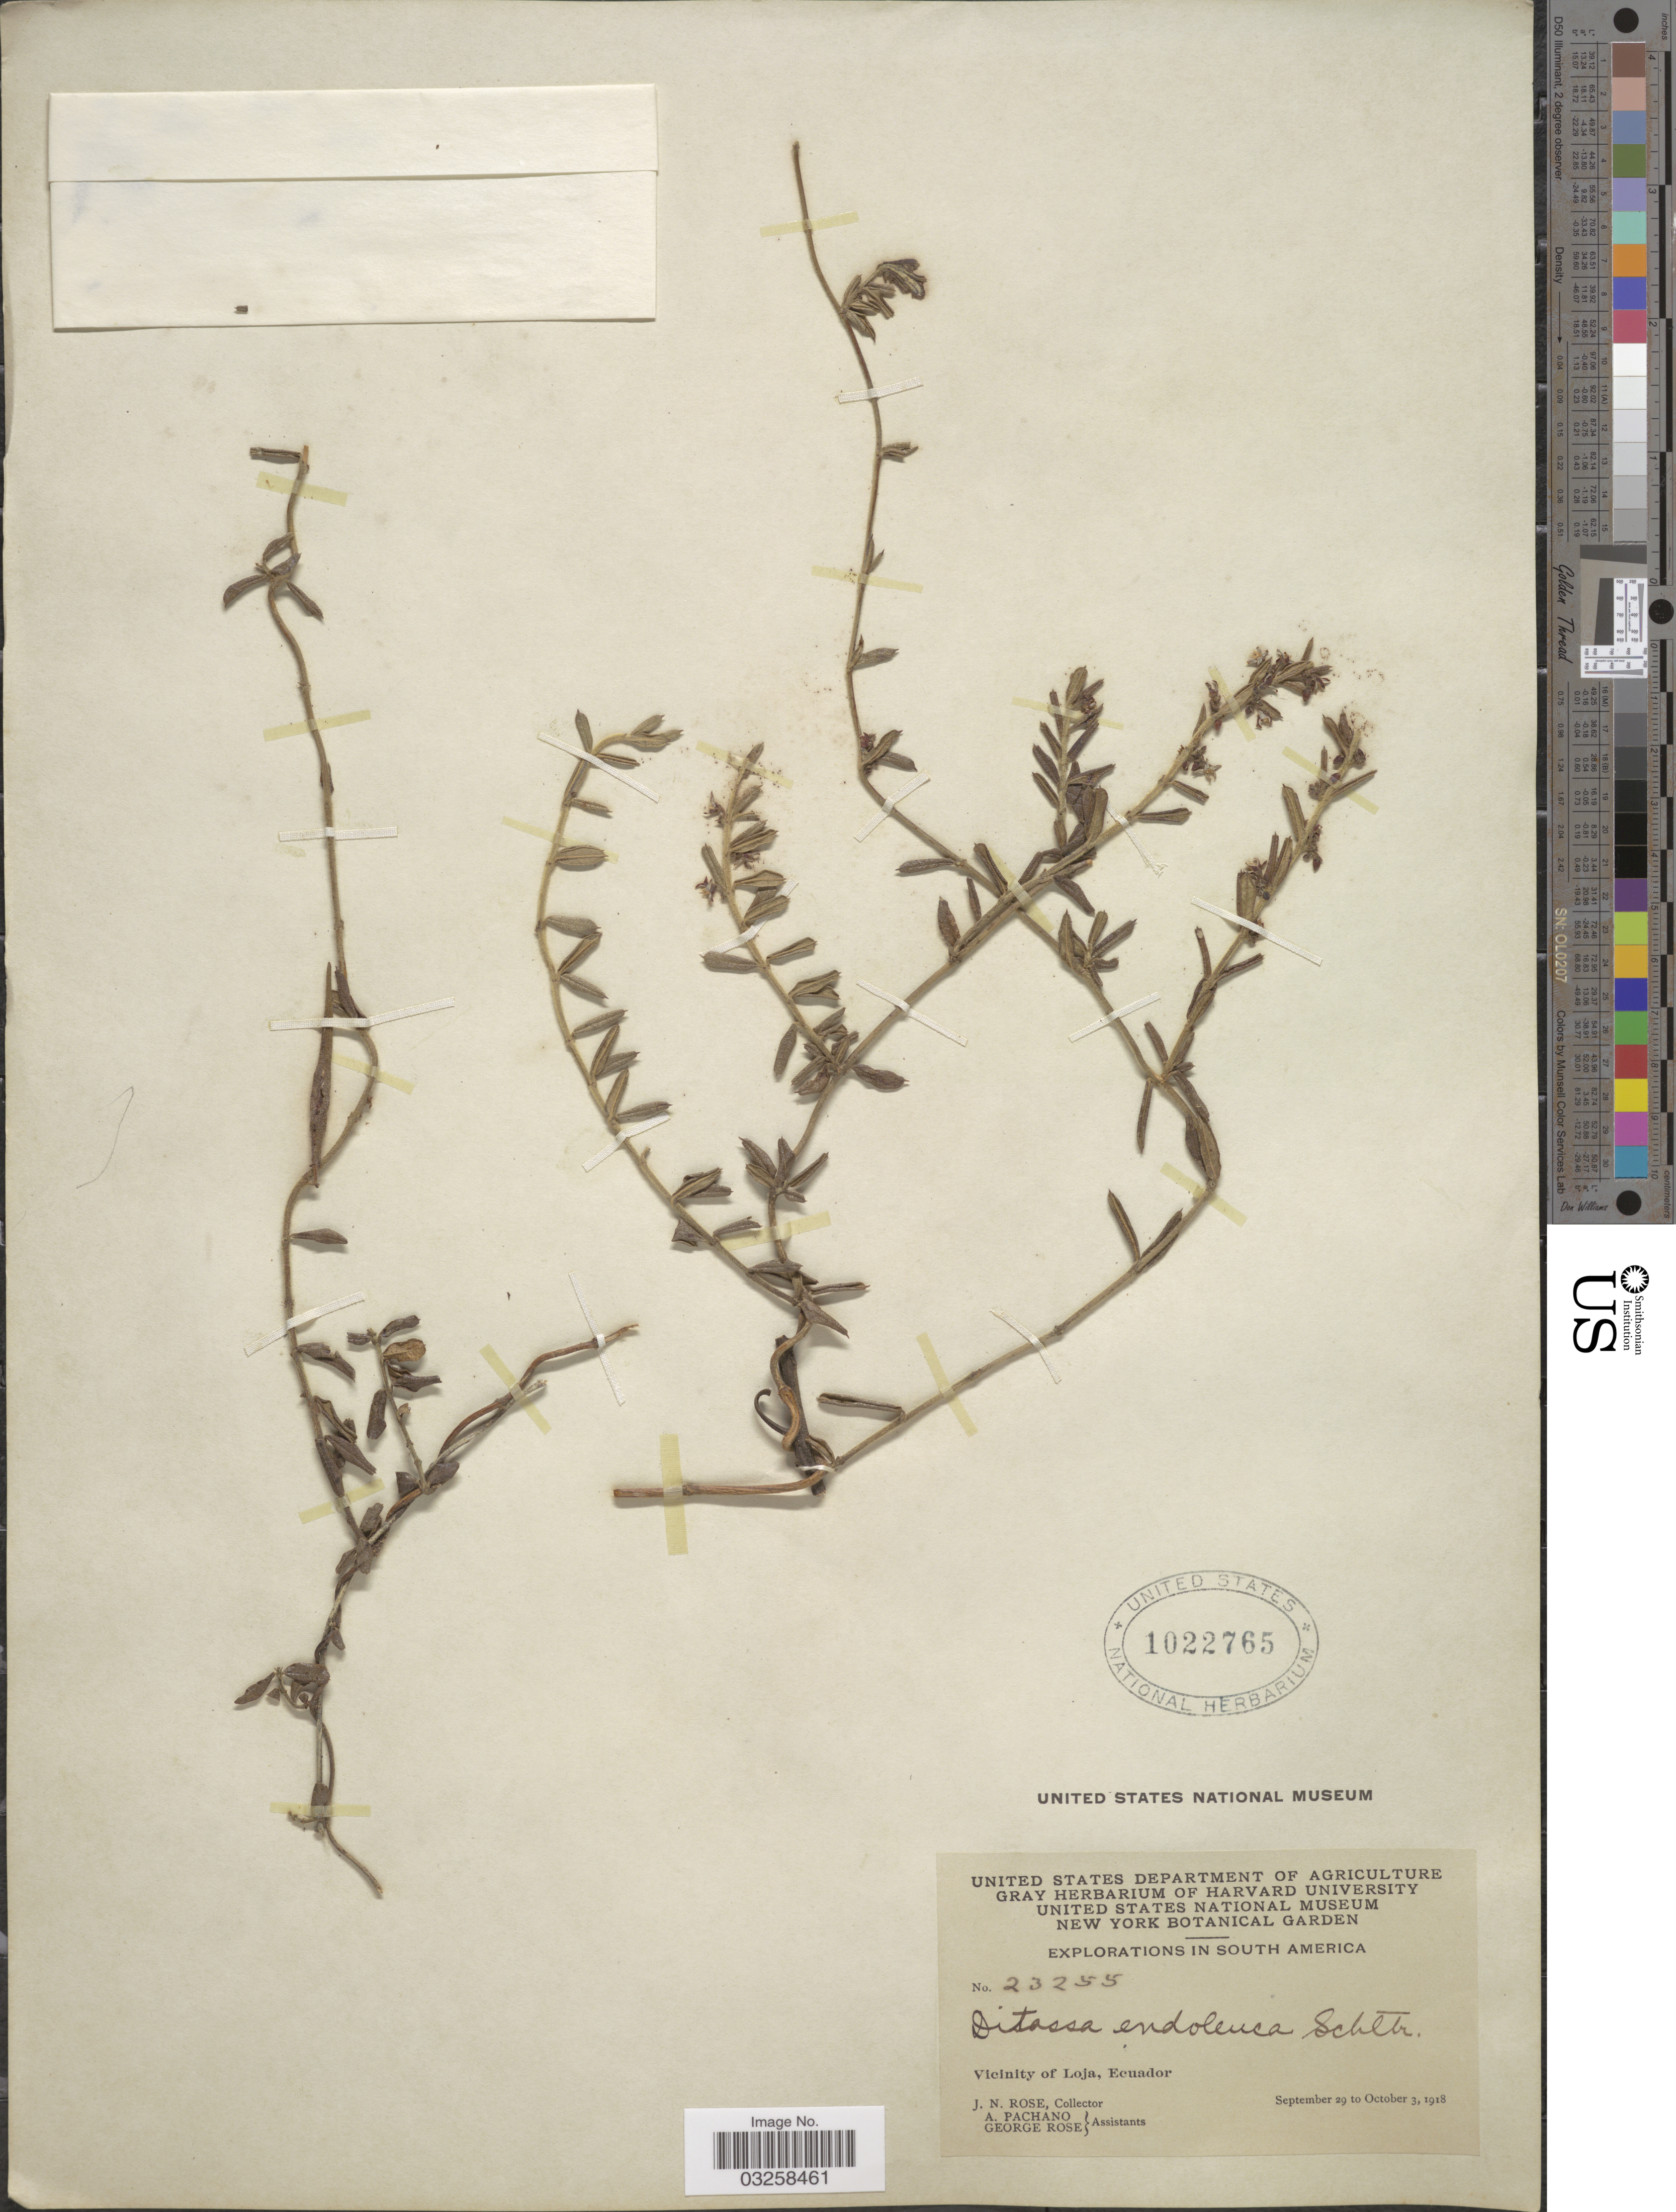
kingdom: Plantae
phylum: Tracheophyta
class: Magnoliopsida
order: Gentianales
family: Apocynaceae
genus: Ditassa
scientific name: Ditassa endoleuca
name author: Schltr.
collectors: J. N. Rose, A. Pachano & G. Rose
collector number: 23255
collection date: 1918-09-29/1918-10-03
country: Ecuador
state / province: Loja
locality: Vicinity of Loja.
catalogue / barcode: US 1022765